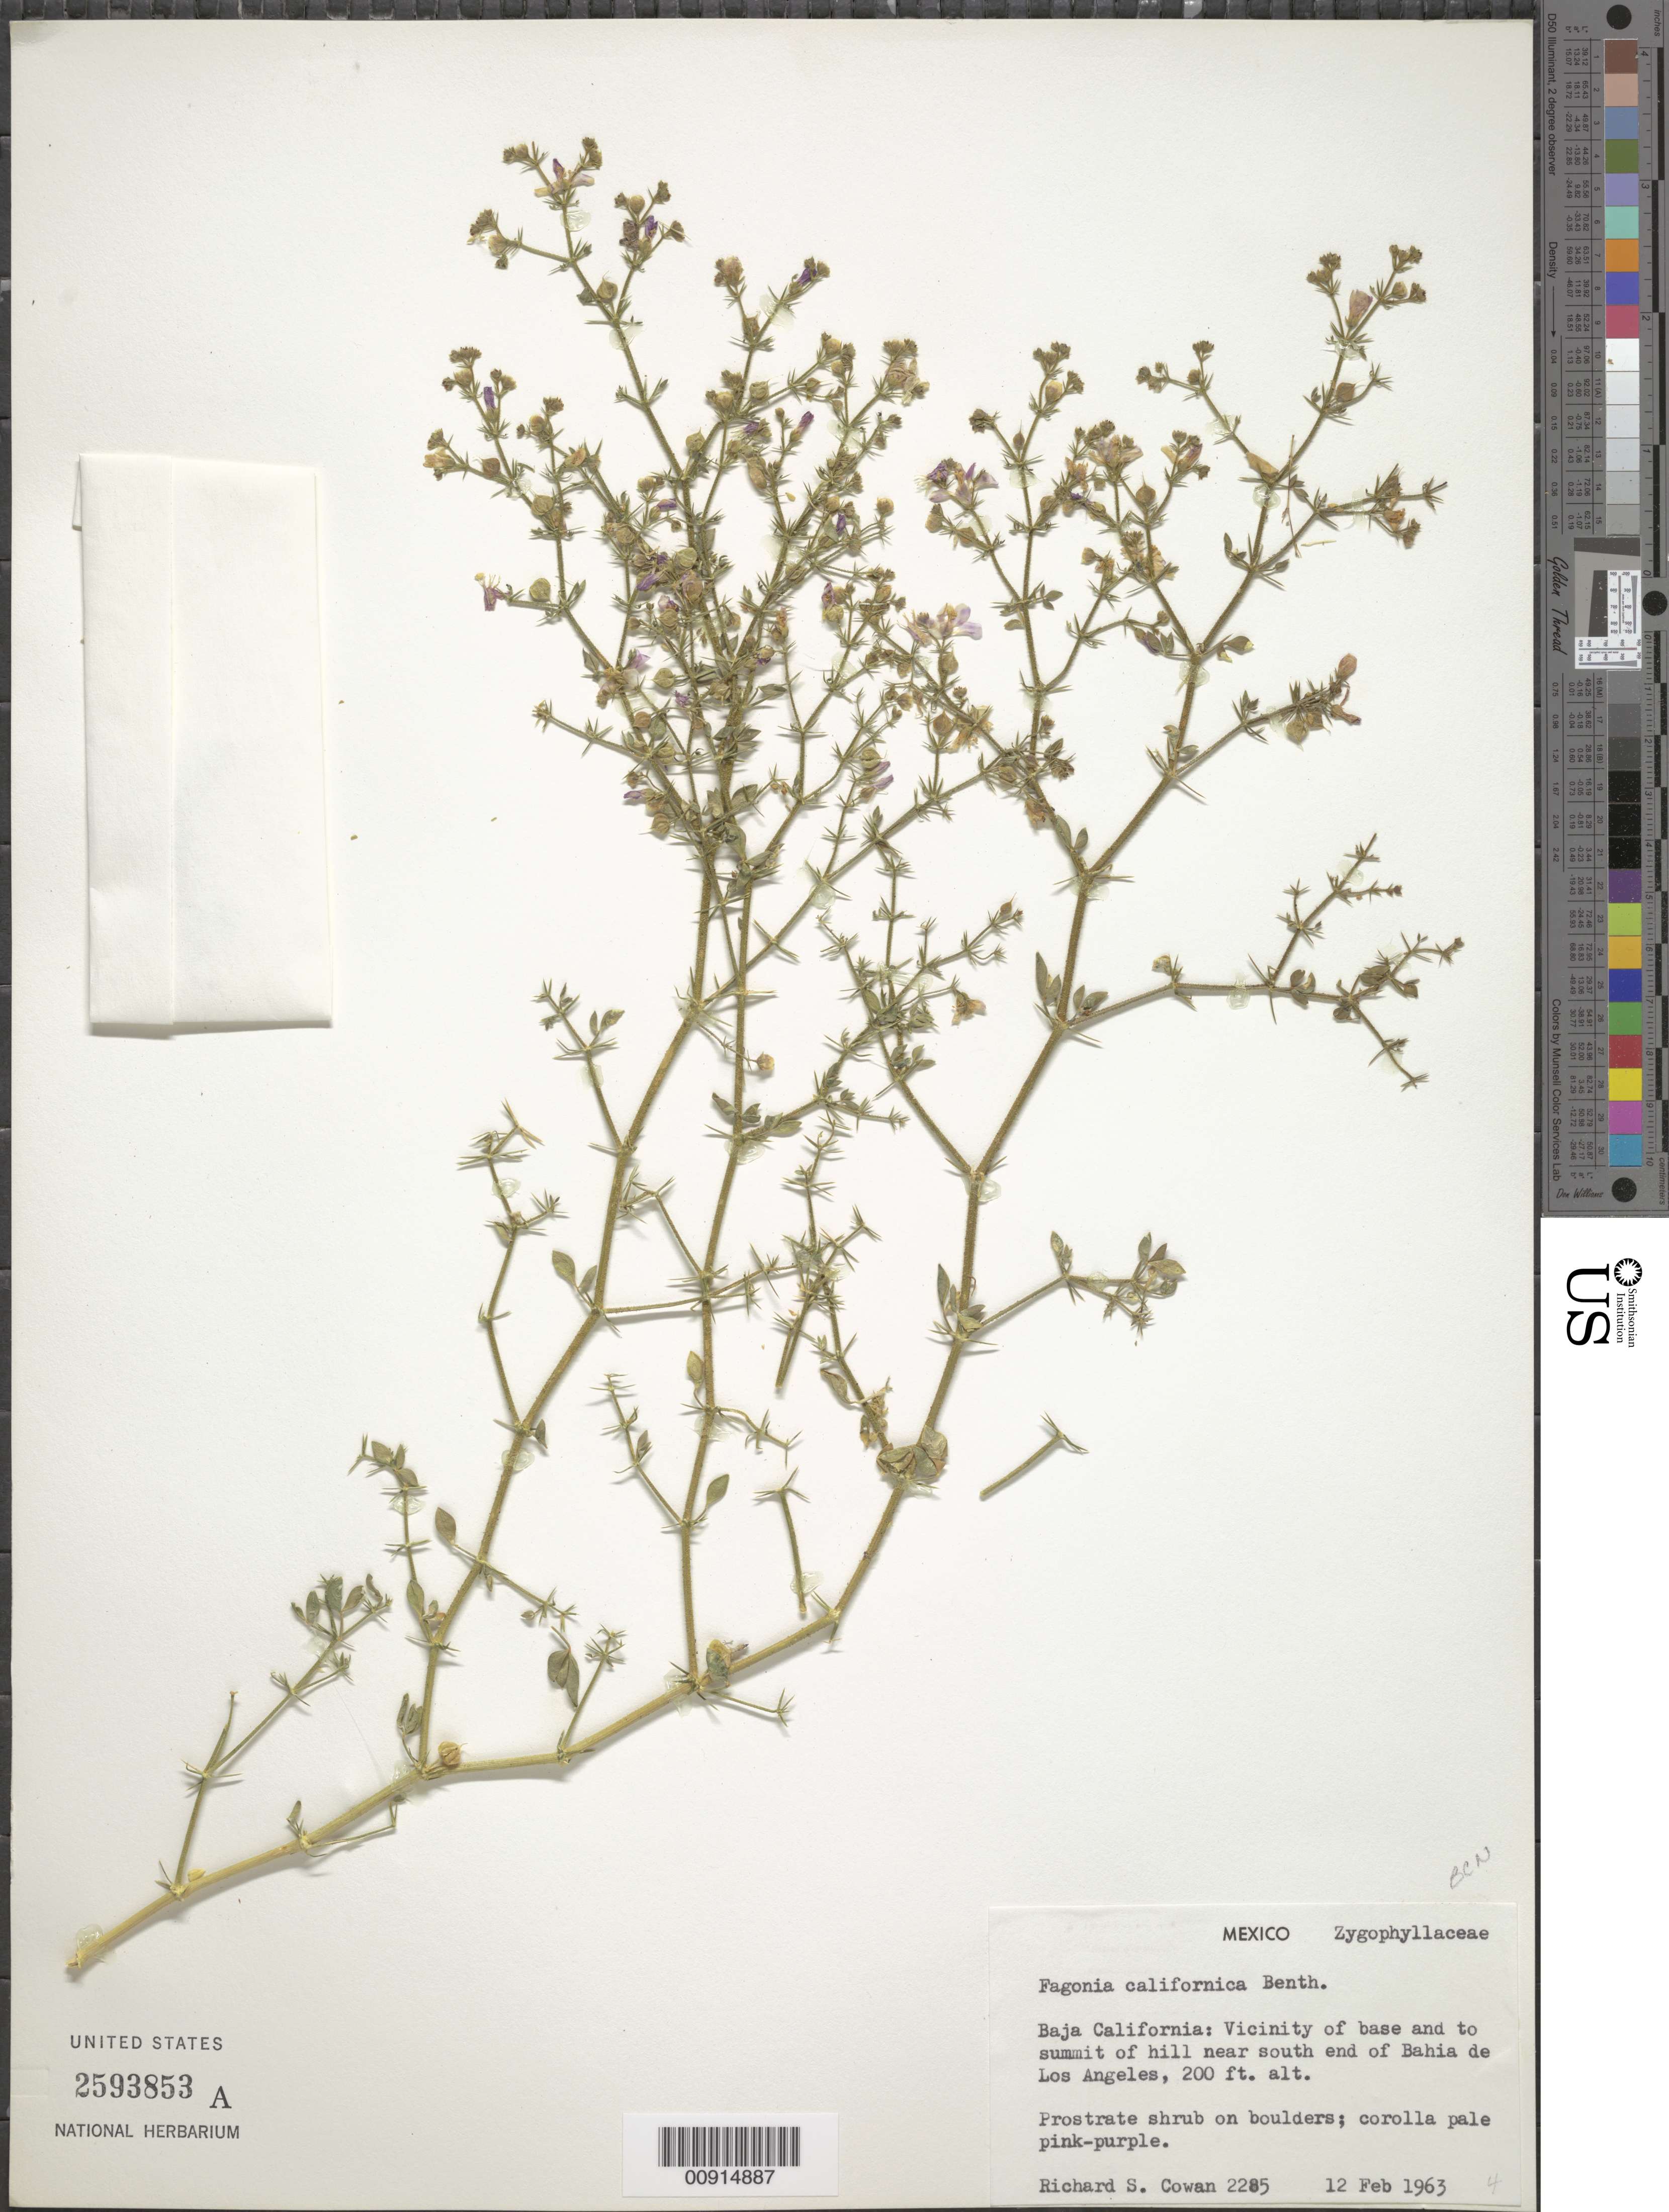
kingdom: Plantae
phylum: Tracheophyta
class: Magnoliopsida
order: Zygophyllales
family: Zygophyllaceae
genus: Fagonia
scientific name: Fagonia californica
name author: Benth.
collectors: R. S. Cowan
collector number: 2285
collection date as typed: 12 Feb 1963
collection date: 1963-02-12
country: Mexico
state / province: Baja California Norte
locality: Baja California: Vicinity of base and to summit of hill near south end of Bahía de Los Angeles.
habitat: On boulders.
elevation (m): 61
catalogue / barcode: US 2593853A